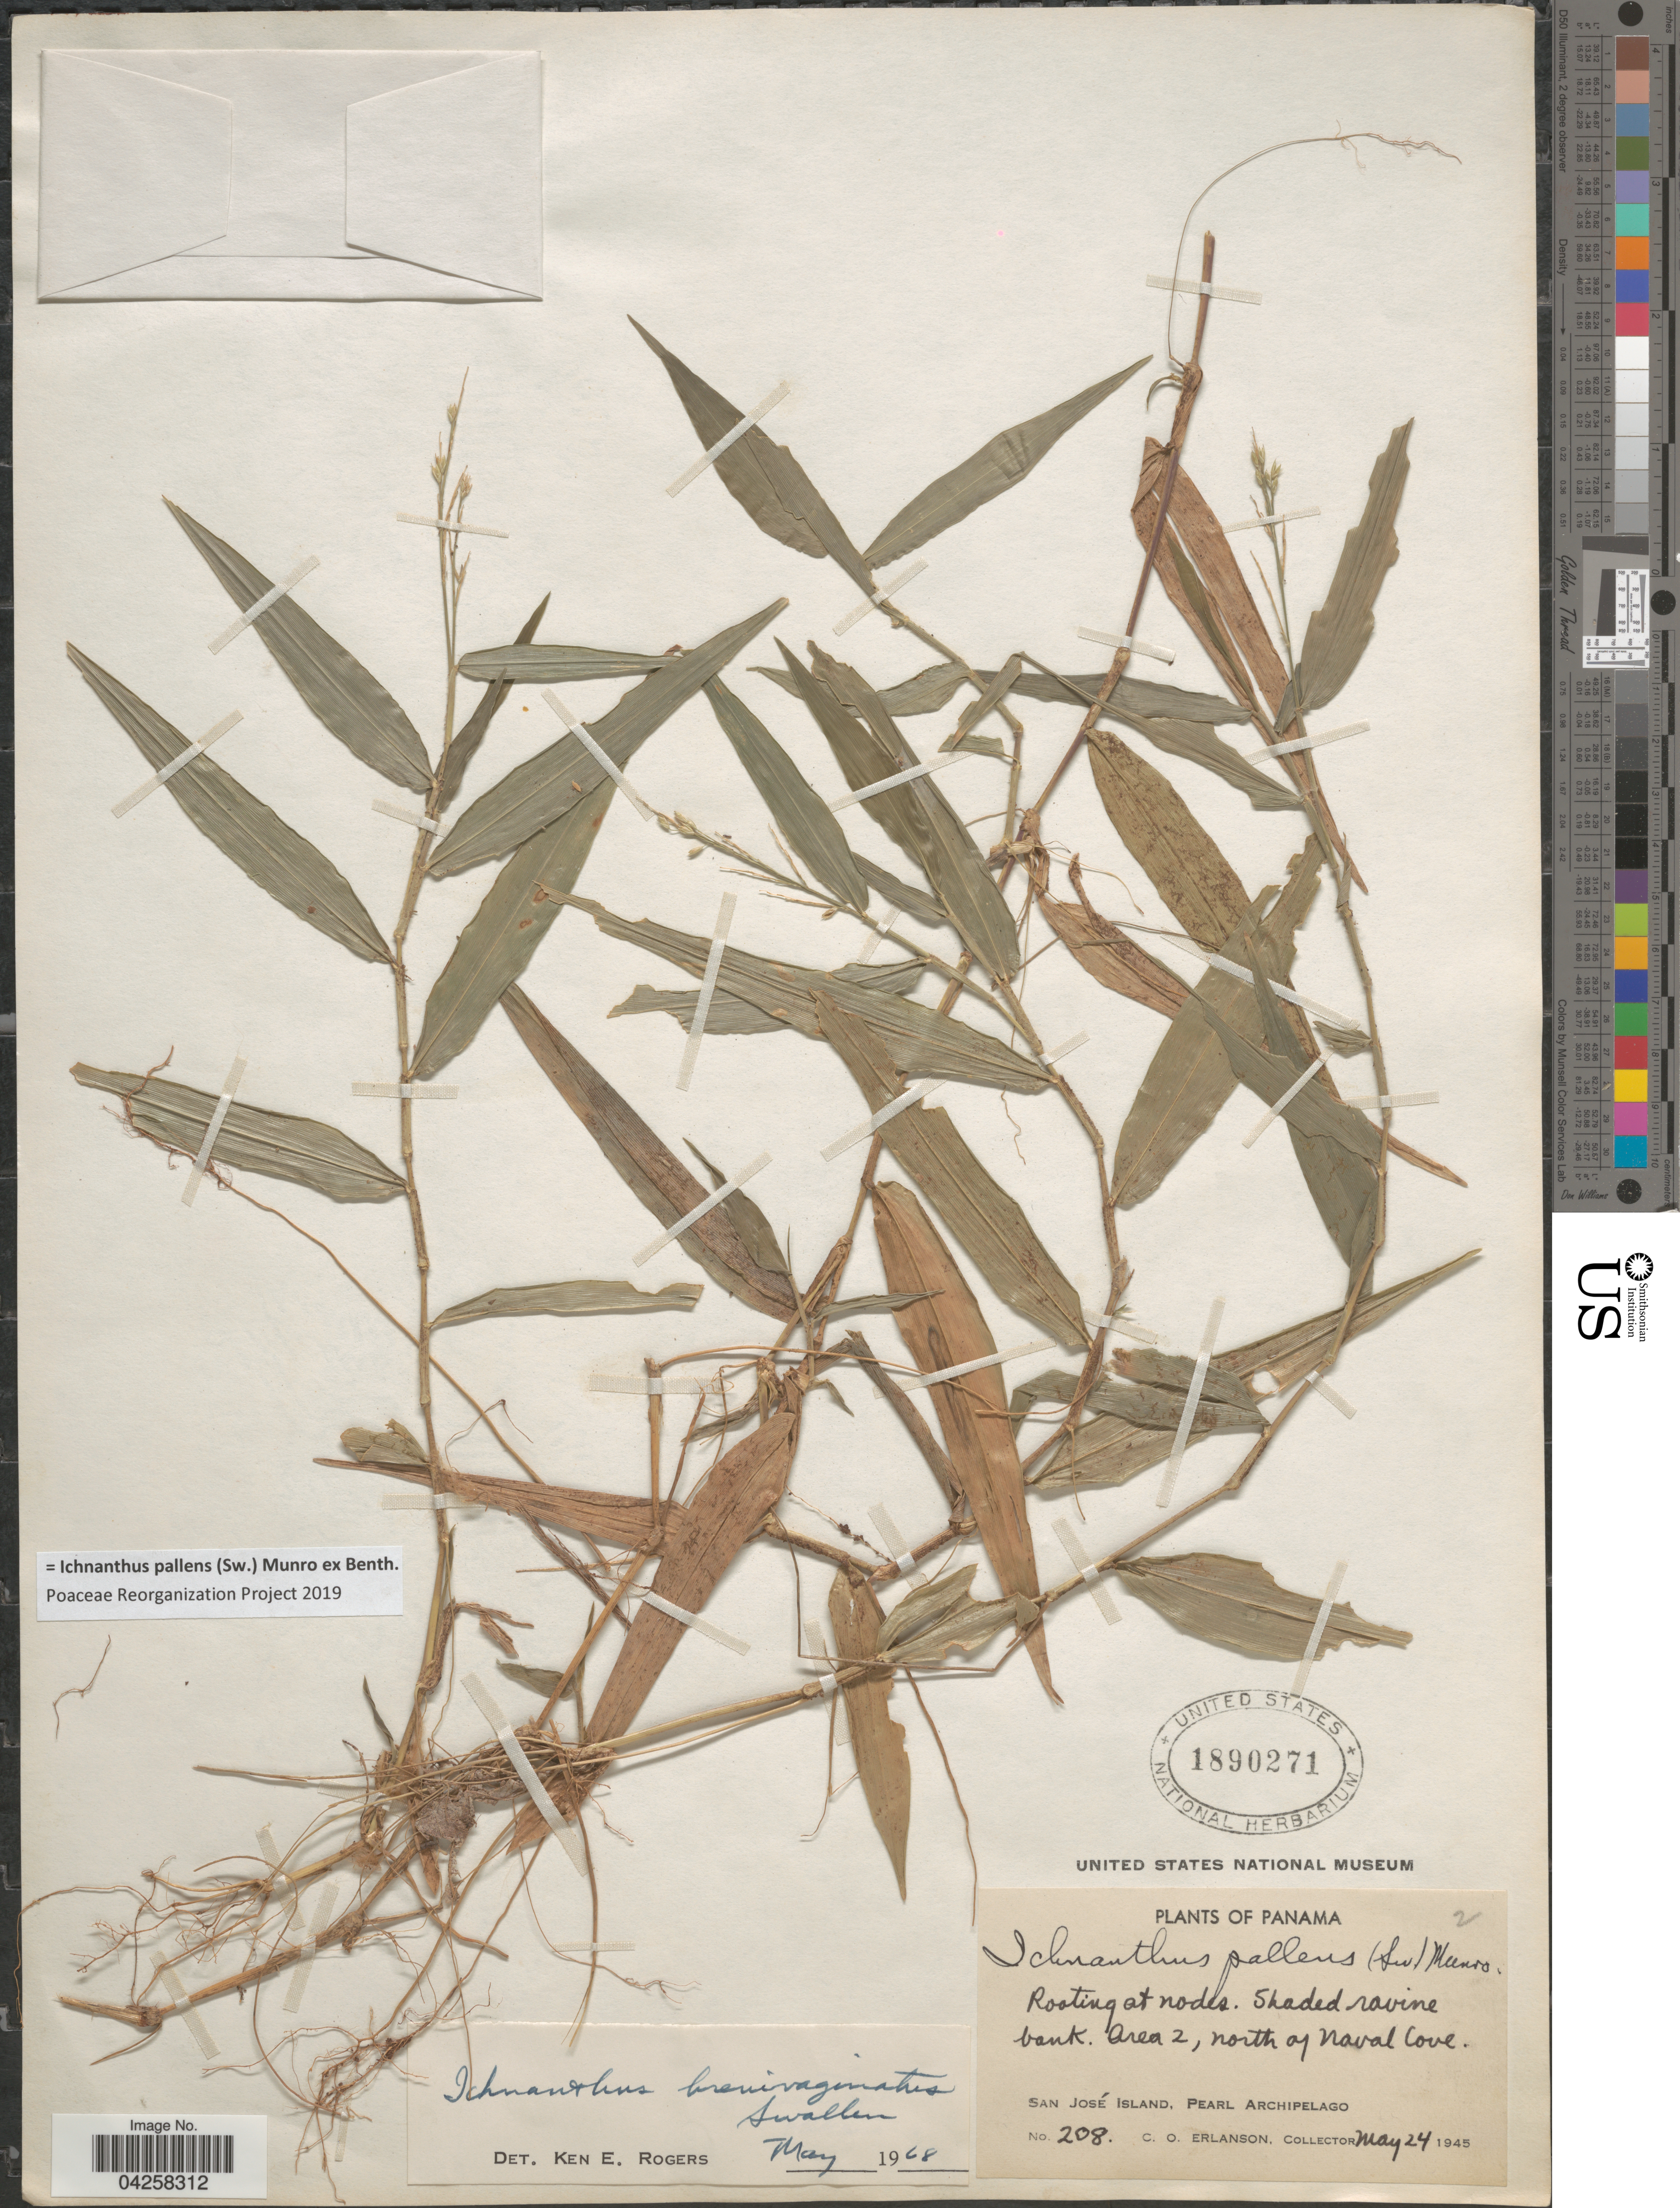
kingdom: Plantae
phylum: Tracheophyta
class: Liliopsida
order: Poales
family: Poaceae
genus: Ichnanthus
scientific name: Ichnanthus pallens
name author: (Sw.) Munro ex Benth.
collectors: C. O. Erlanson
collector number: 208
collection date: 1945-05-24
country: Panama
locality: Shaded ravine bank: Area 2, north of Naval Cove. San José Island, Pearl Archipelago.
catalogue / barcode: US 1890271